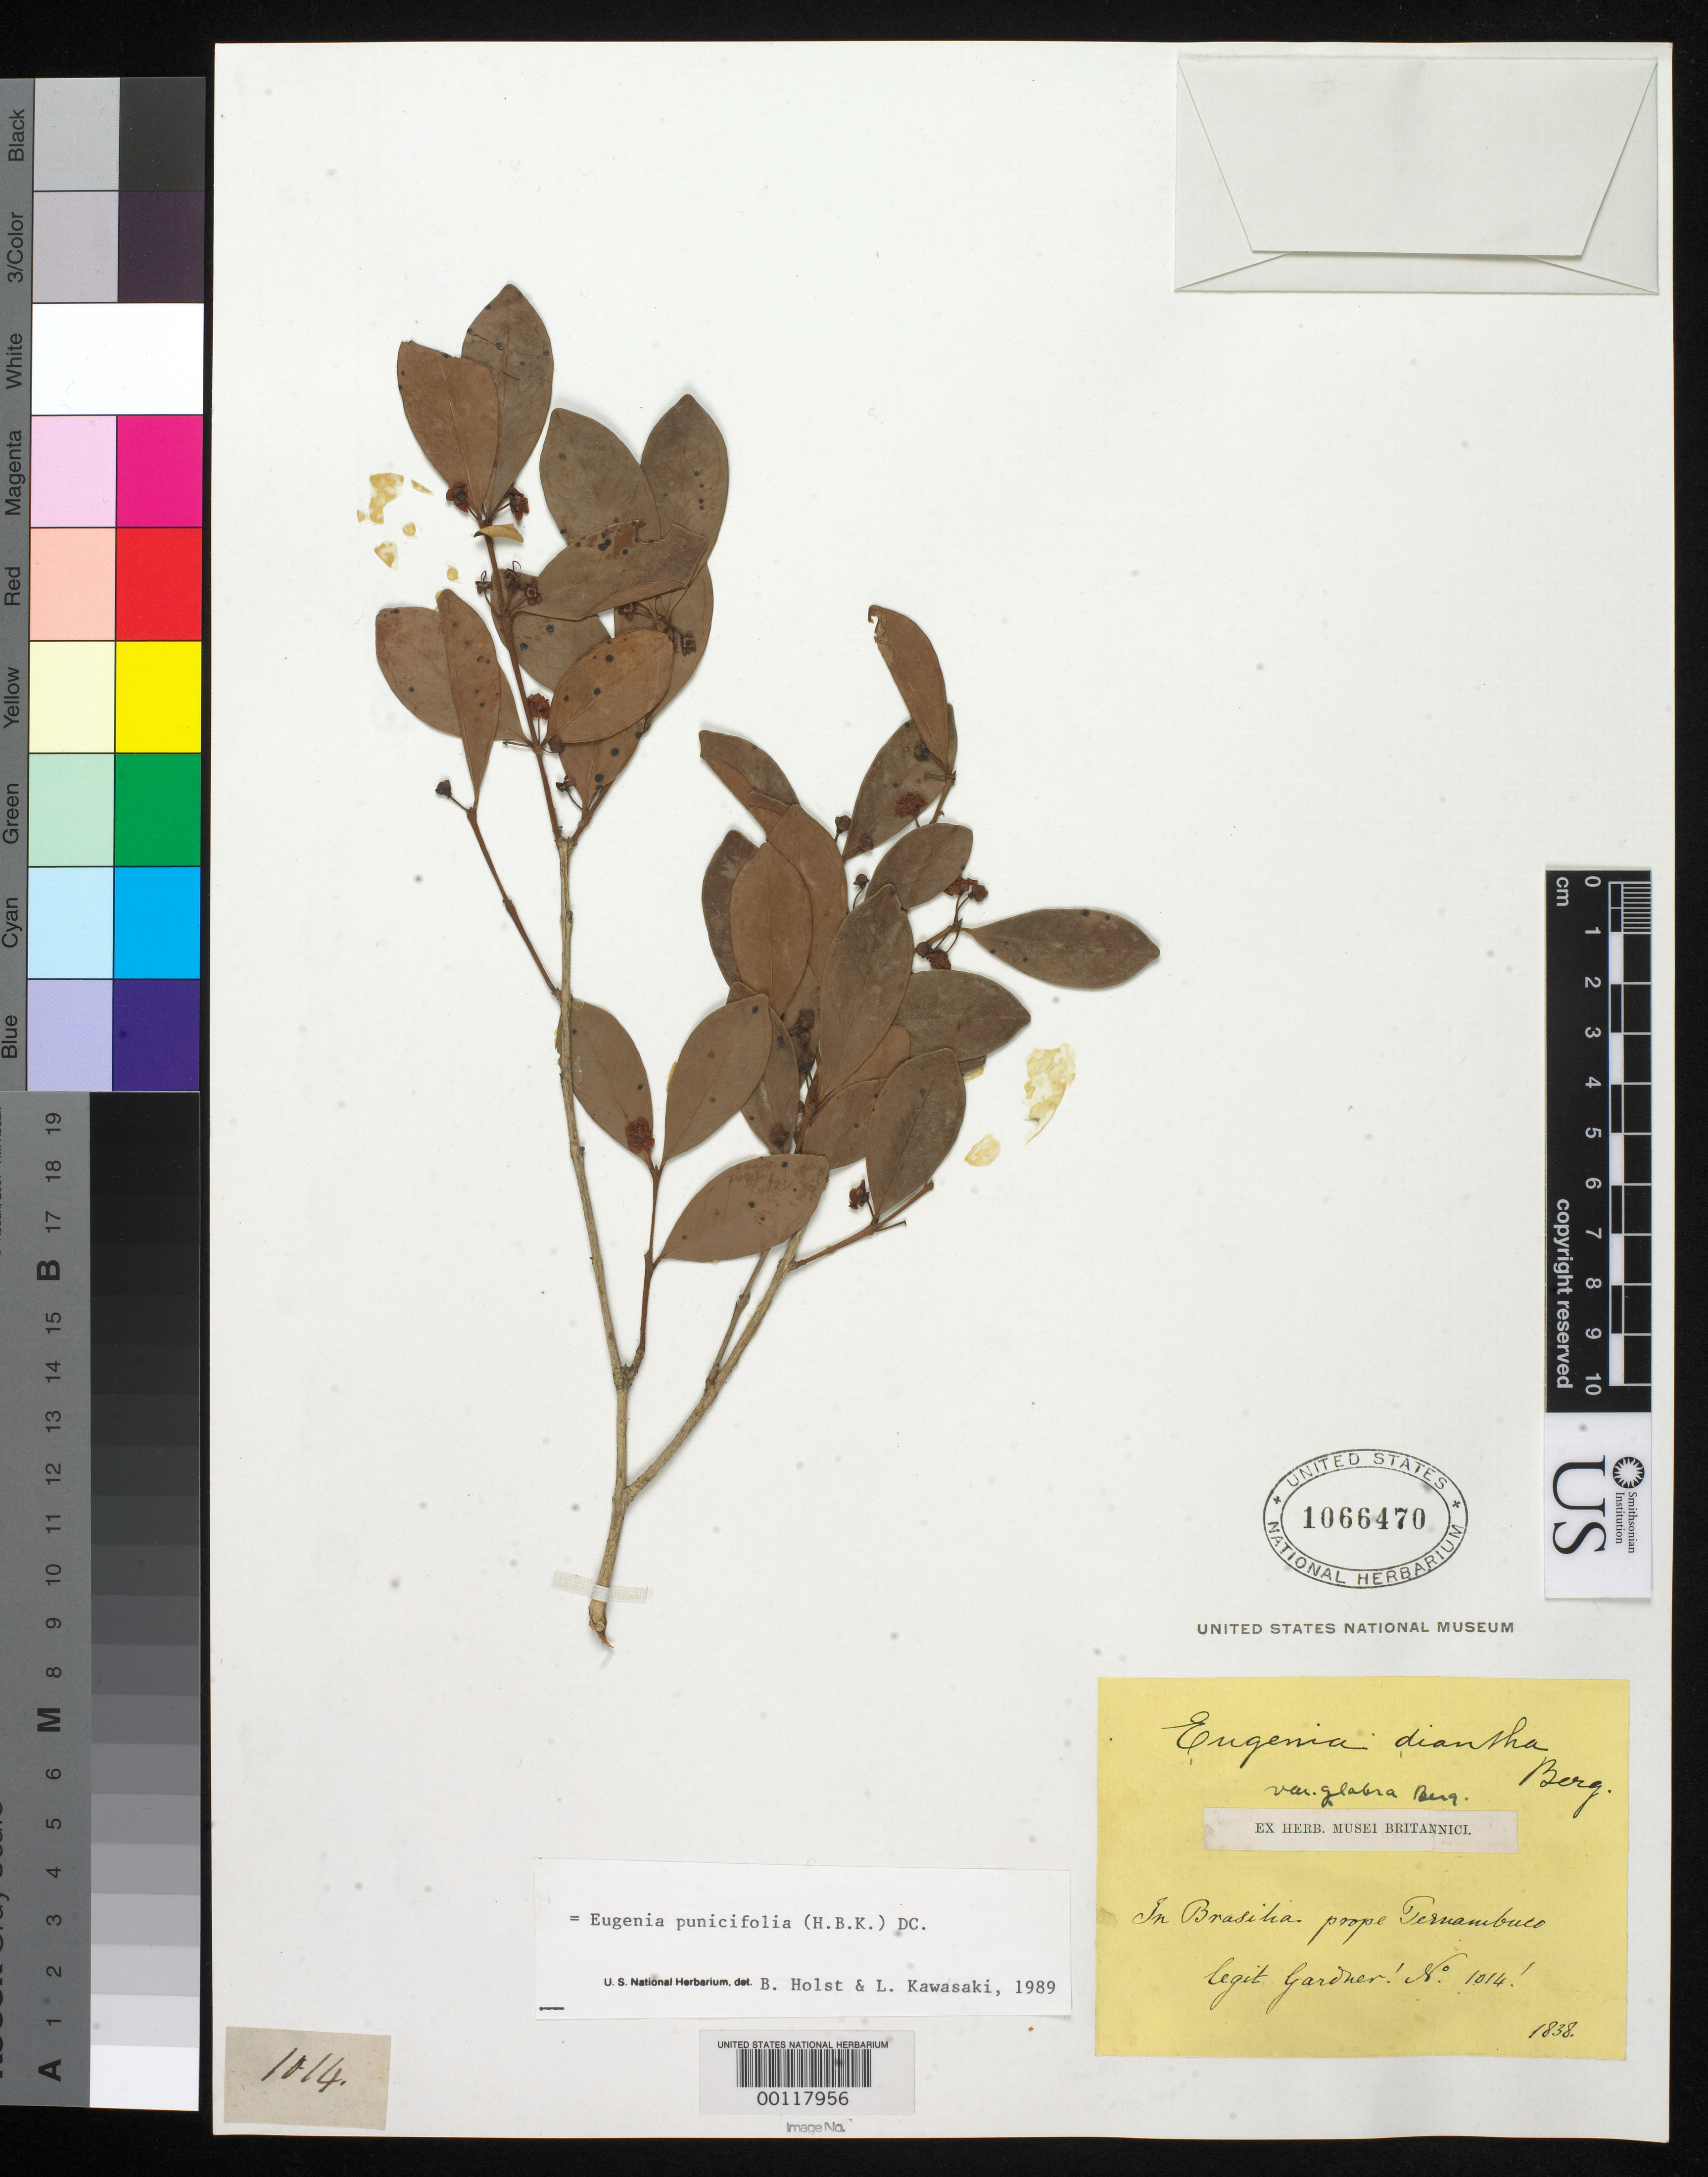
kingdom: Plantae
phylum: Tracheophyta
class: Magnoliopsida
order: Myrtales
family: Myrtaceae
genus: Eugenia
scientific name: Eugenia diantha var. glabra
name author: O. Berg in Mart.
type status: Isotype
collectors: G. Gardner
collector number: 1014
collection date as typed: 1838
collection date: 1838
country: Brazil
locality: Prope Pernambaco.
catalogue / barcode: US 1066470